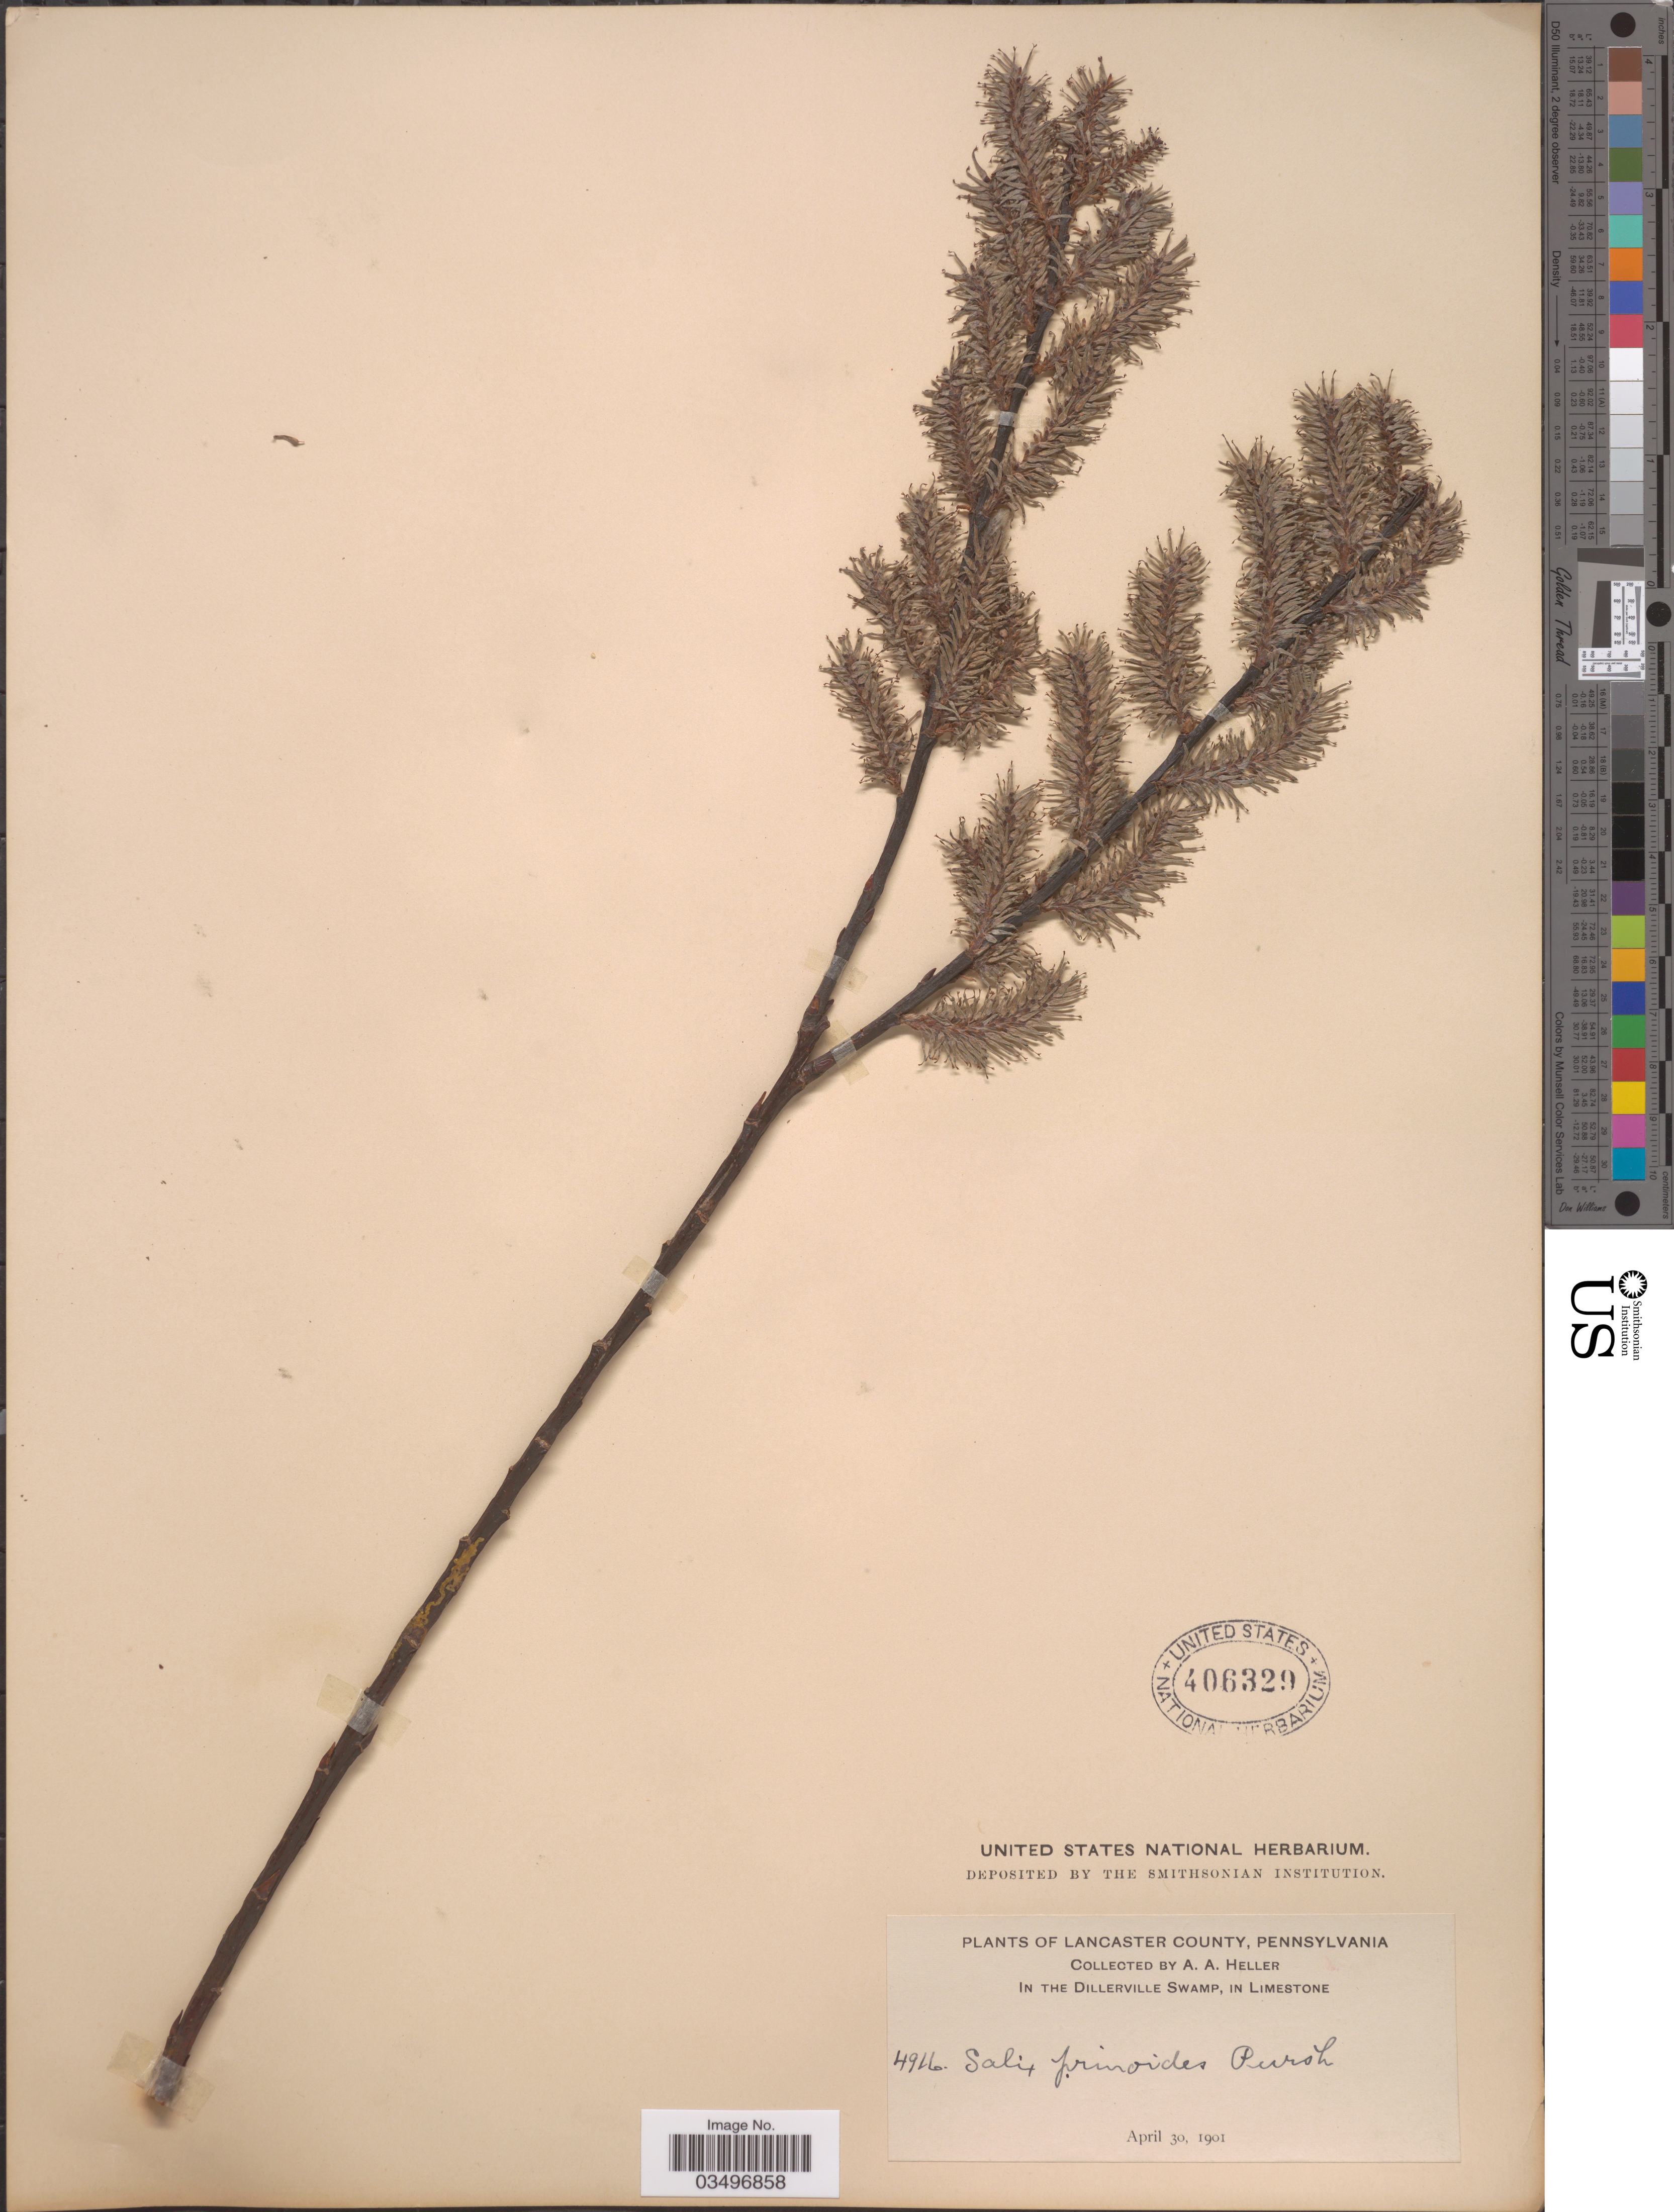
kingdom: Plantae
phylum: Tracheophyta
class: Magnoliopsida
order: Malpighiales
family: Salicaceae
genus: Salix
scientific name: Salix discolor var. prinoides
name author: (Pursh) Andersson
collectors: A. A. Heller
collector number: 4916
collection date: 1901-04-30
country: United States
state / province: Pennsylvania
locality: Lancaster County. In the Dillerville Swamp.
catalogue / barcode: US 406329